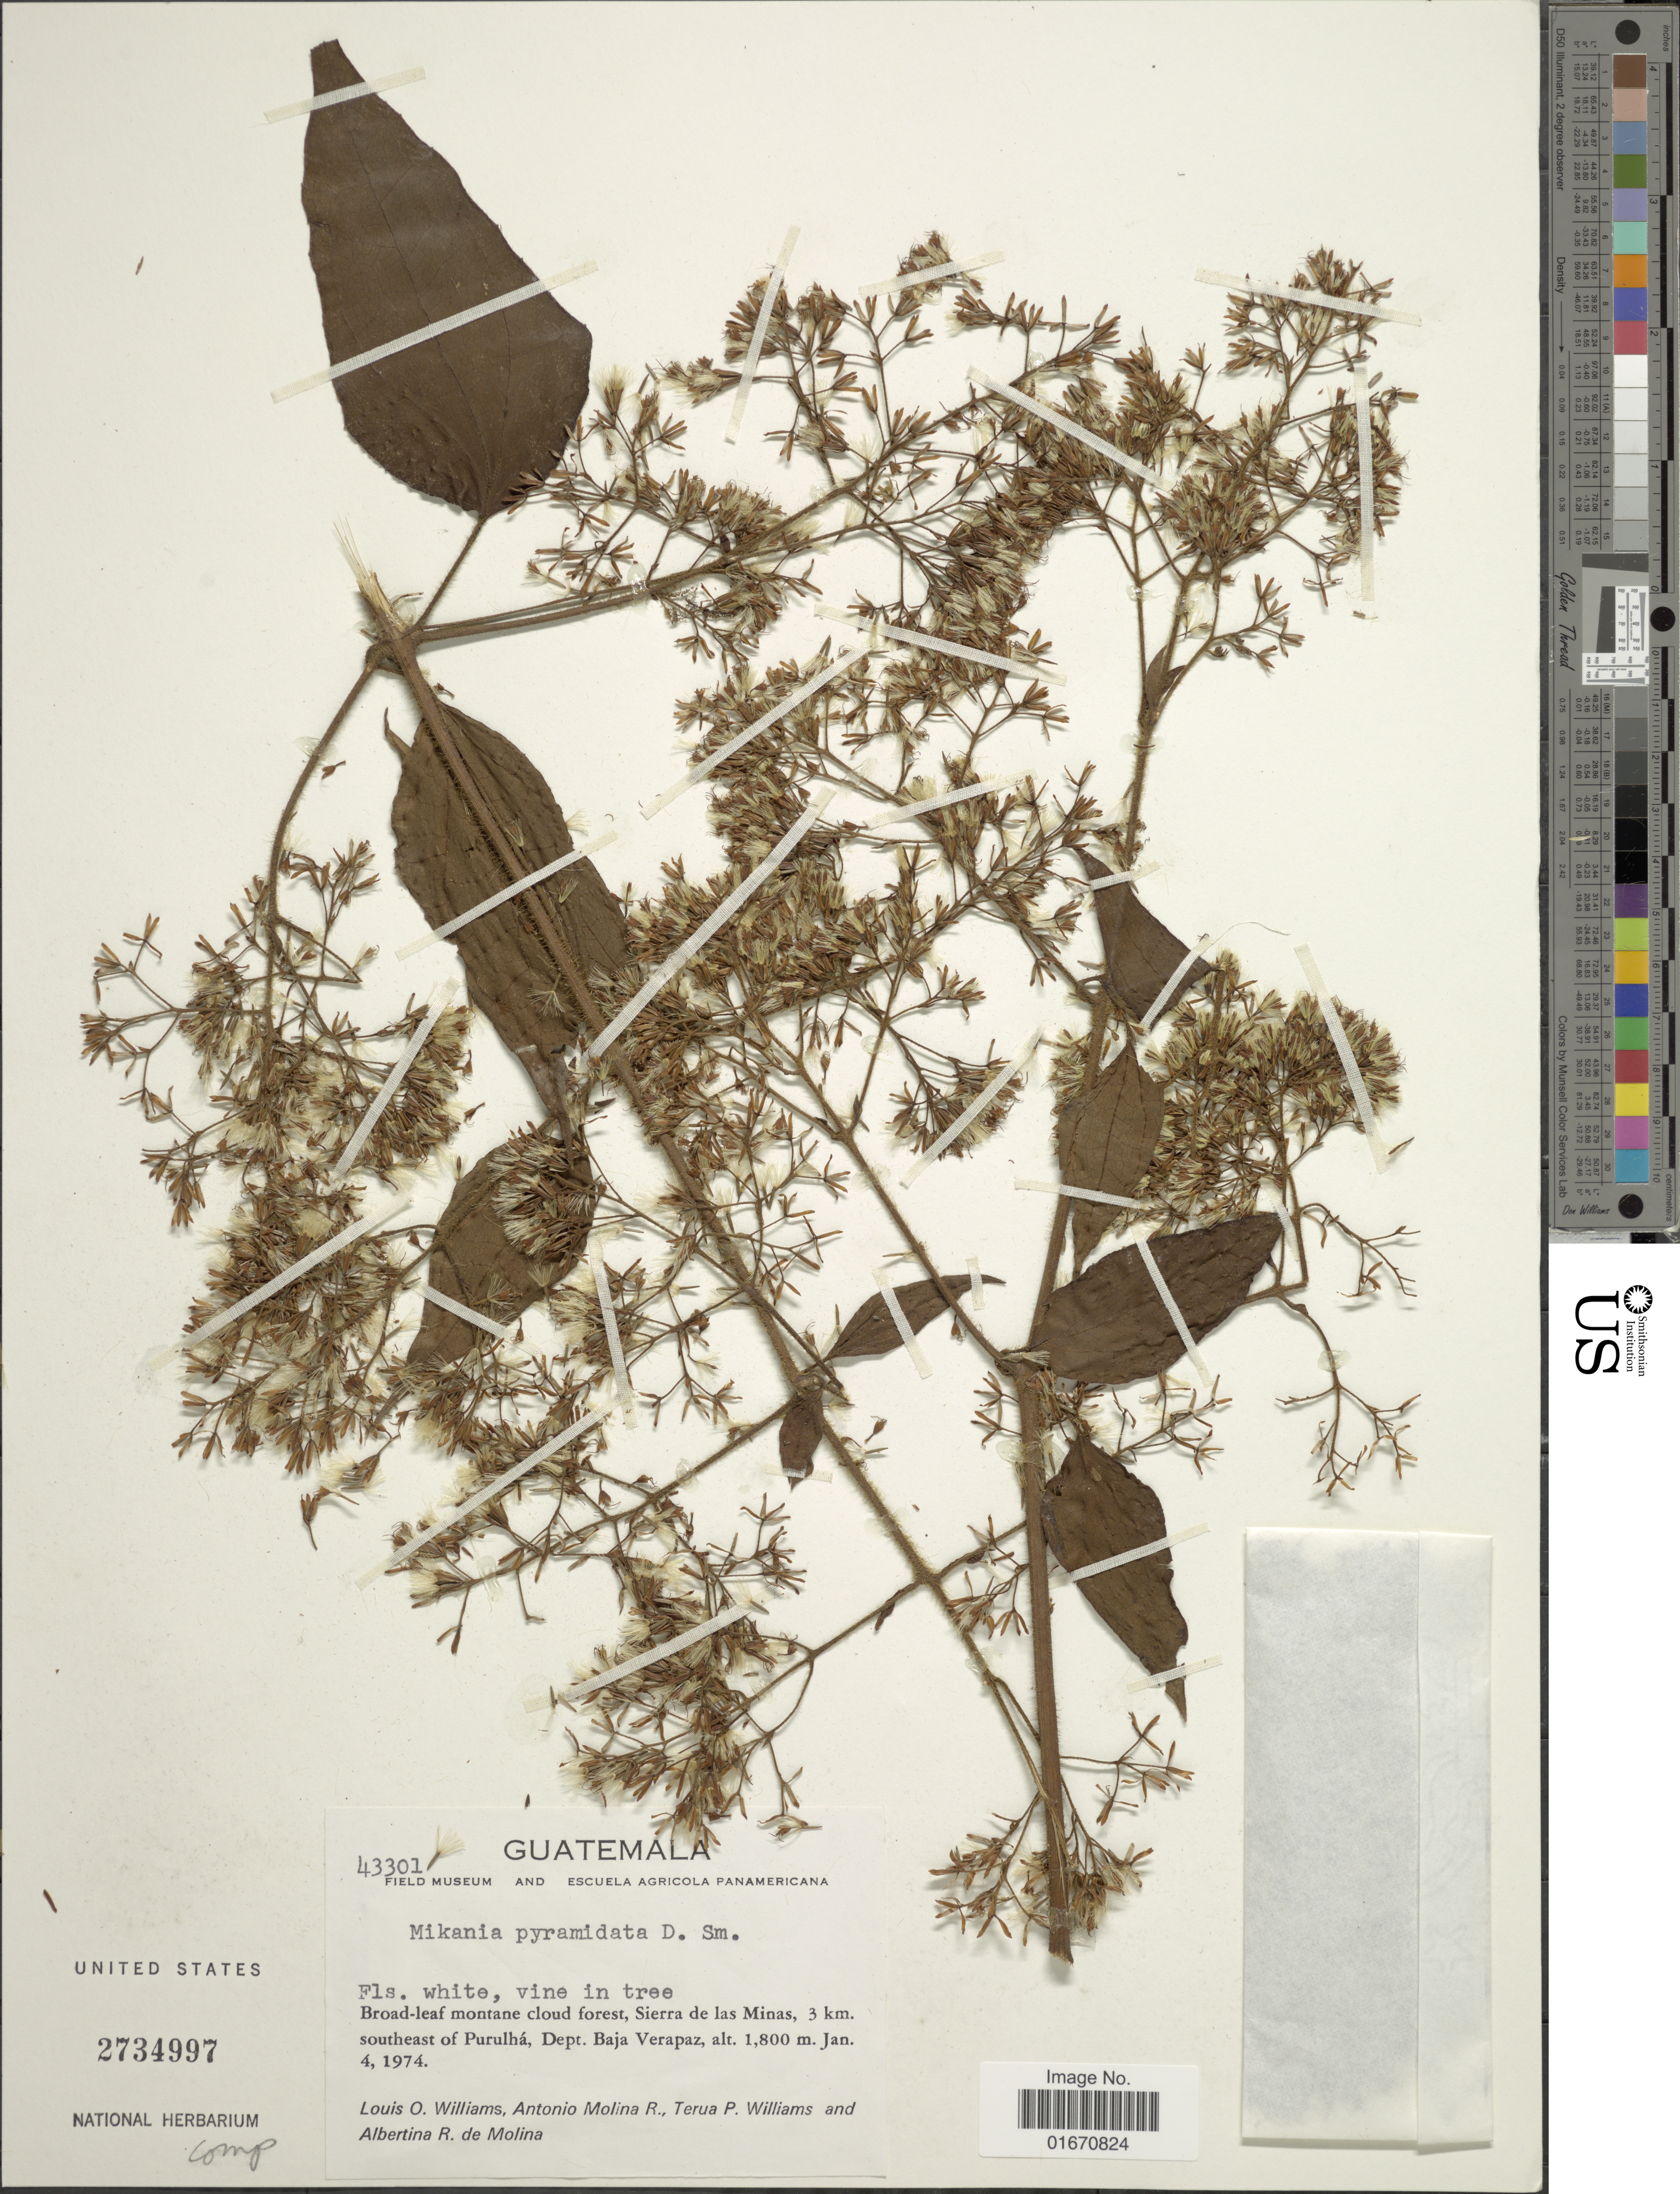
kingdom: Plantae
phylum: Tracheophyta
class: Magnoliopsida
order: Asterales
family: Asteraceae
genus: Mikania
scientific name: Mikania pyramidata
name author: Donn. Sm.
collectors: L. O. Williams, A. Molina R., T. P. Williams & A. R. Molina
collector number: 43301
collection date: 1974-01-04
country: Guatemala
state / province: Baja Verapaz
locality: Sierra de las Minas, 3 km southeast of Purulha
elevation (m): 1800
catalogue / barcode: US 2734997